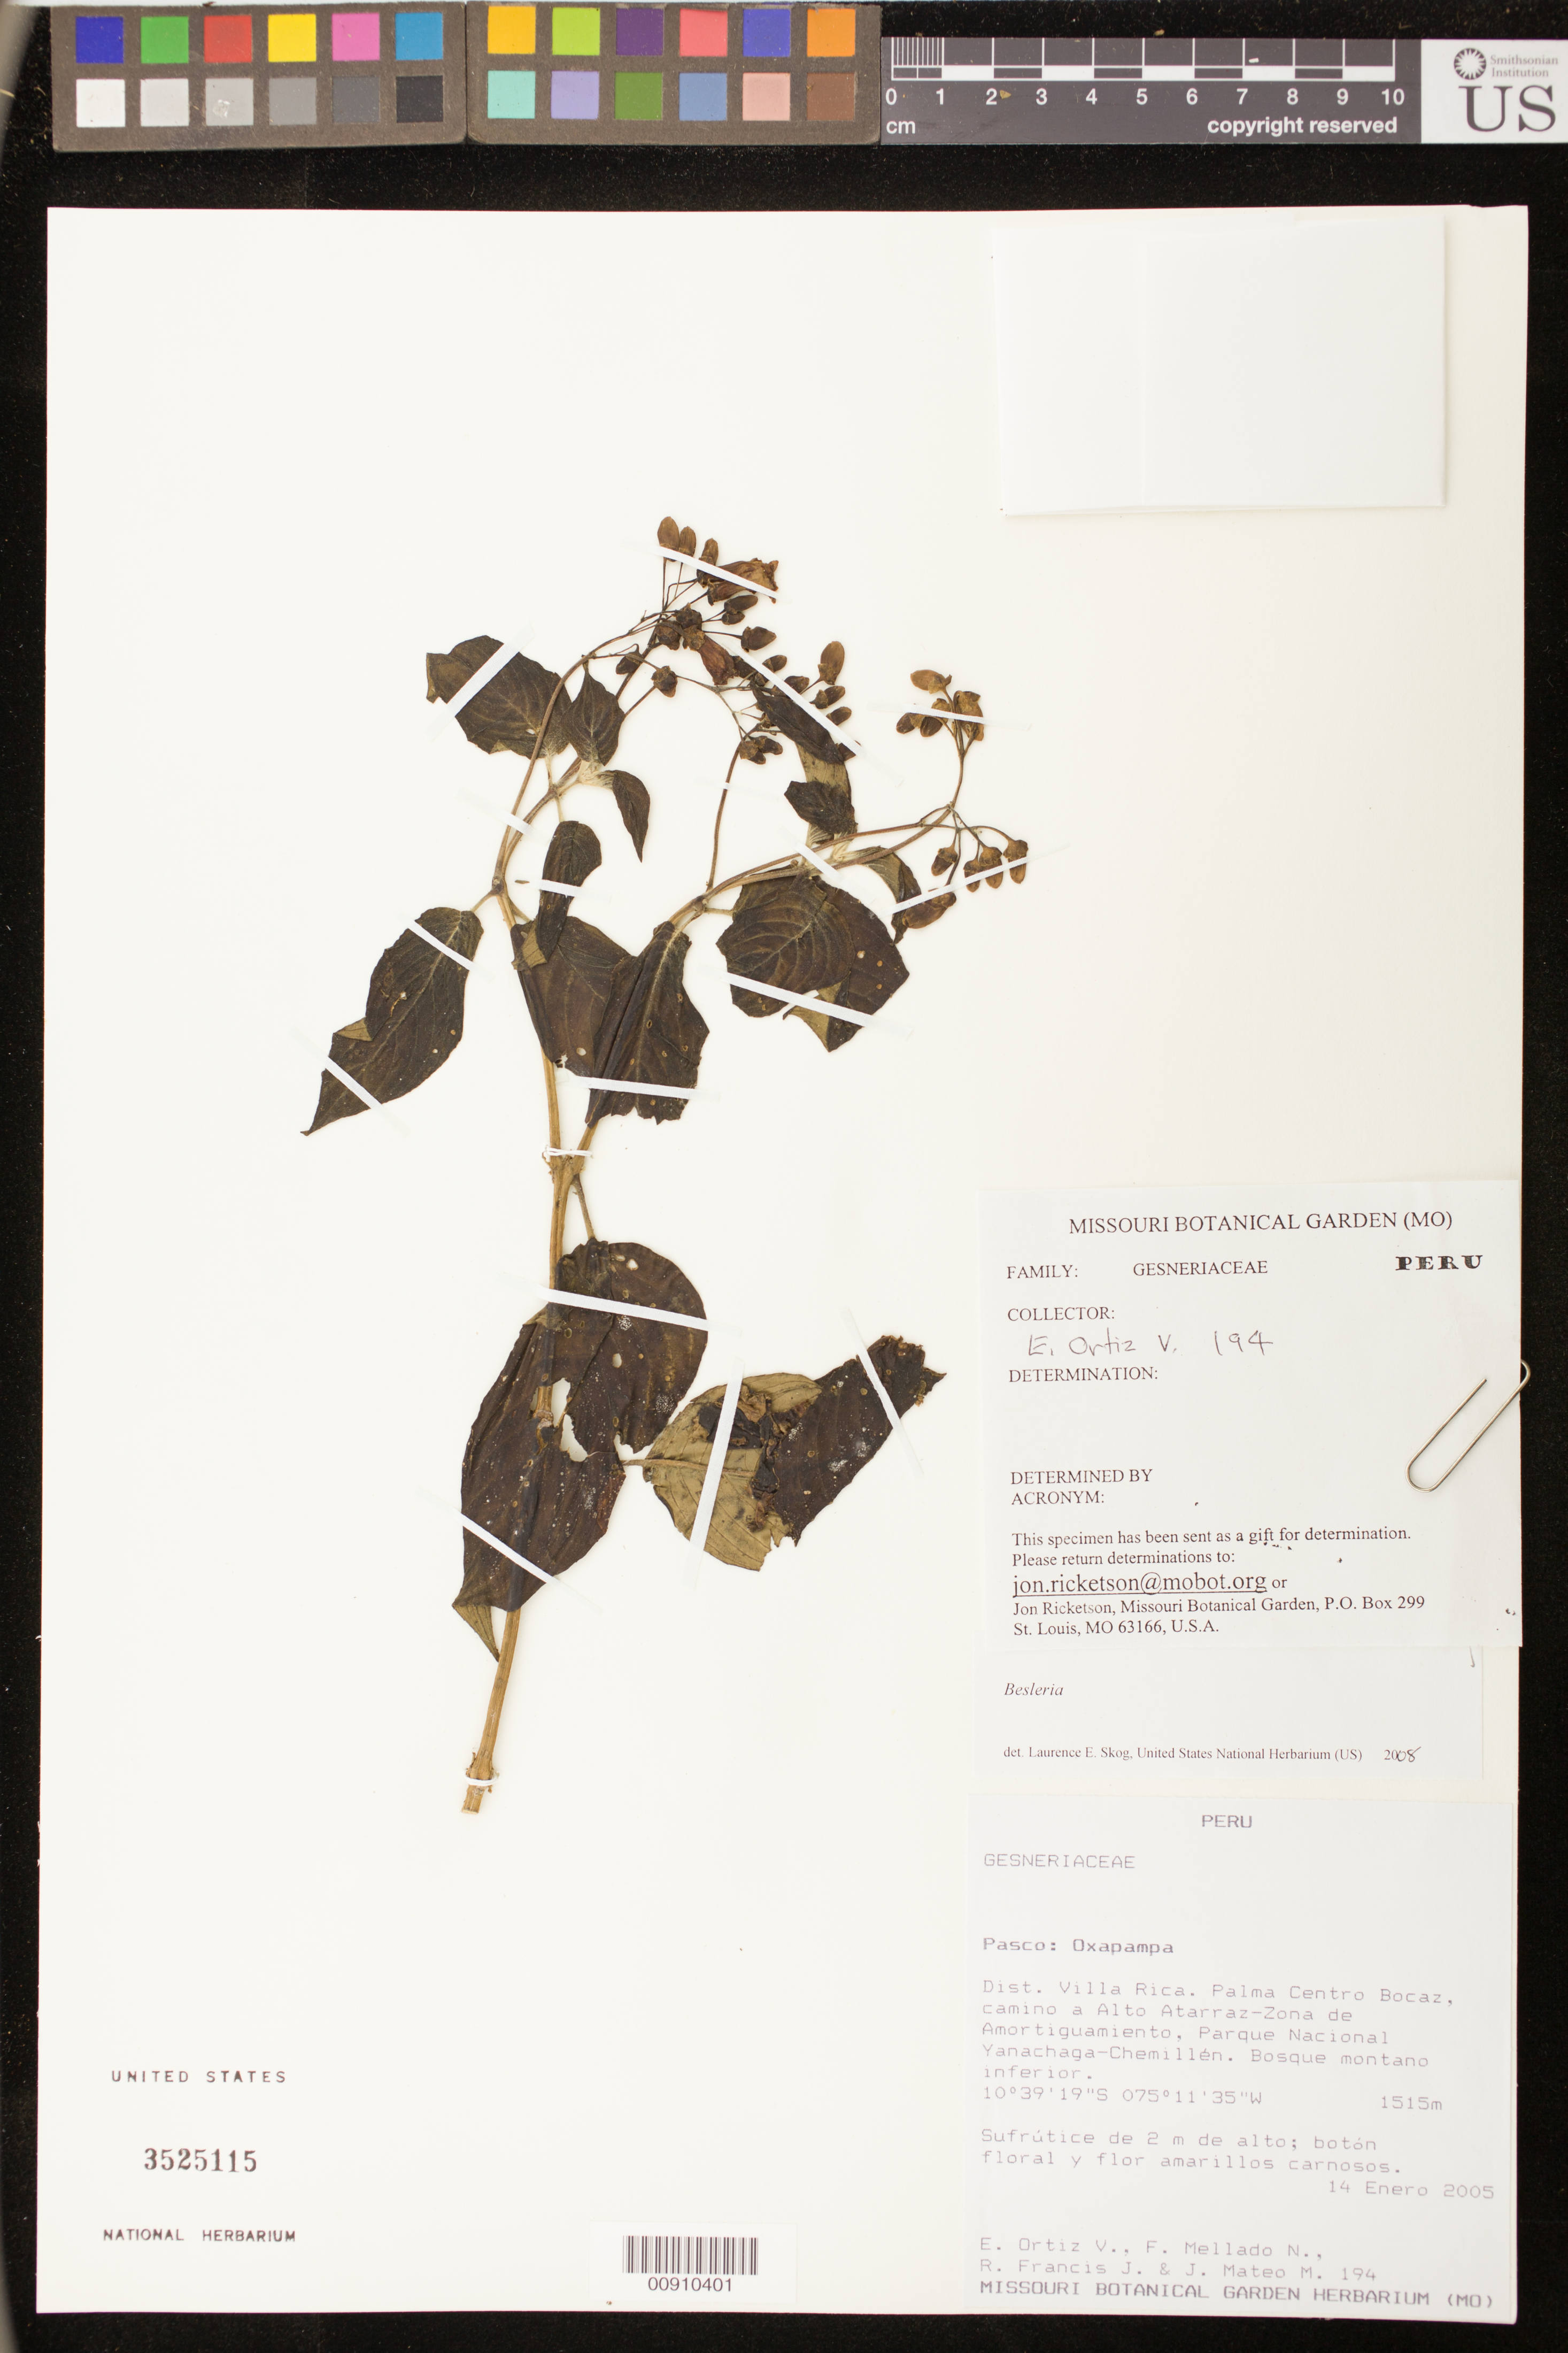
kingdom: Plantae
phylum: Tracheophyta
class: Magnoliopsida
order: Lamiales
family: Gesneriaceae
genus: Besleria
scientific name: Besleria sp.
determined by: Skog, Laurence E.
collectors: E. Ortiz V., F. Mellado N., R. Francis J. & J. Mateo M.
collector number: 194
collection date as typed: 14 Jan 2005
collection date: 2005-01-14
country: Peru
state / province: Pasco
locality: Pasco: Oxapampa. Dist. Villa Rica. Palma Centro Bocaz, camino a Alto Atarraz--Zona de Amortiguamiento, Parque nacional Yanachaga-Chemillén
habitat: Bosque montano inferior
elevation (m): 1515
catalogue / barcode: US 3525115